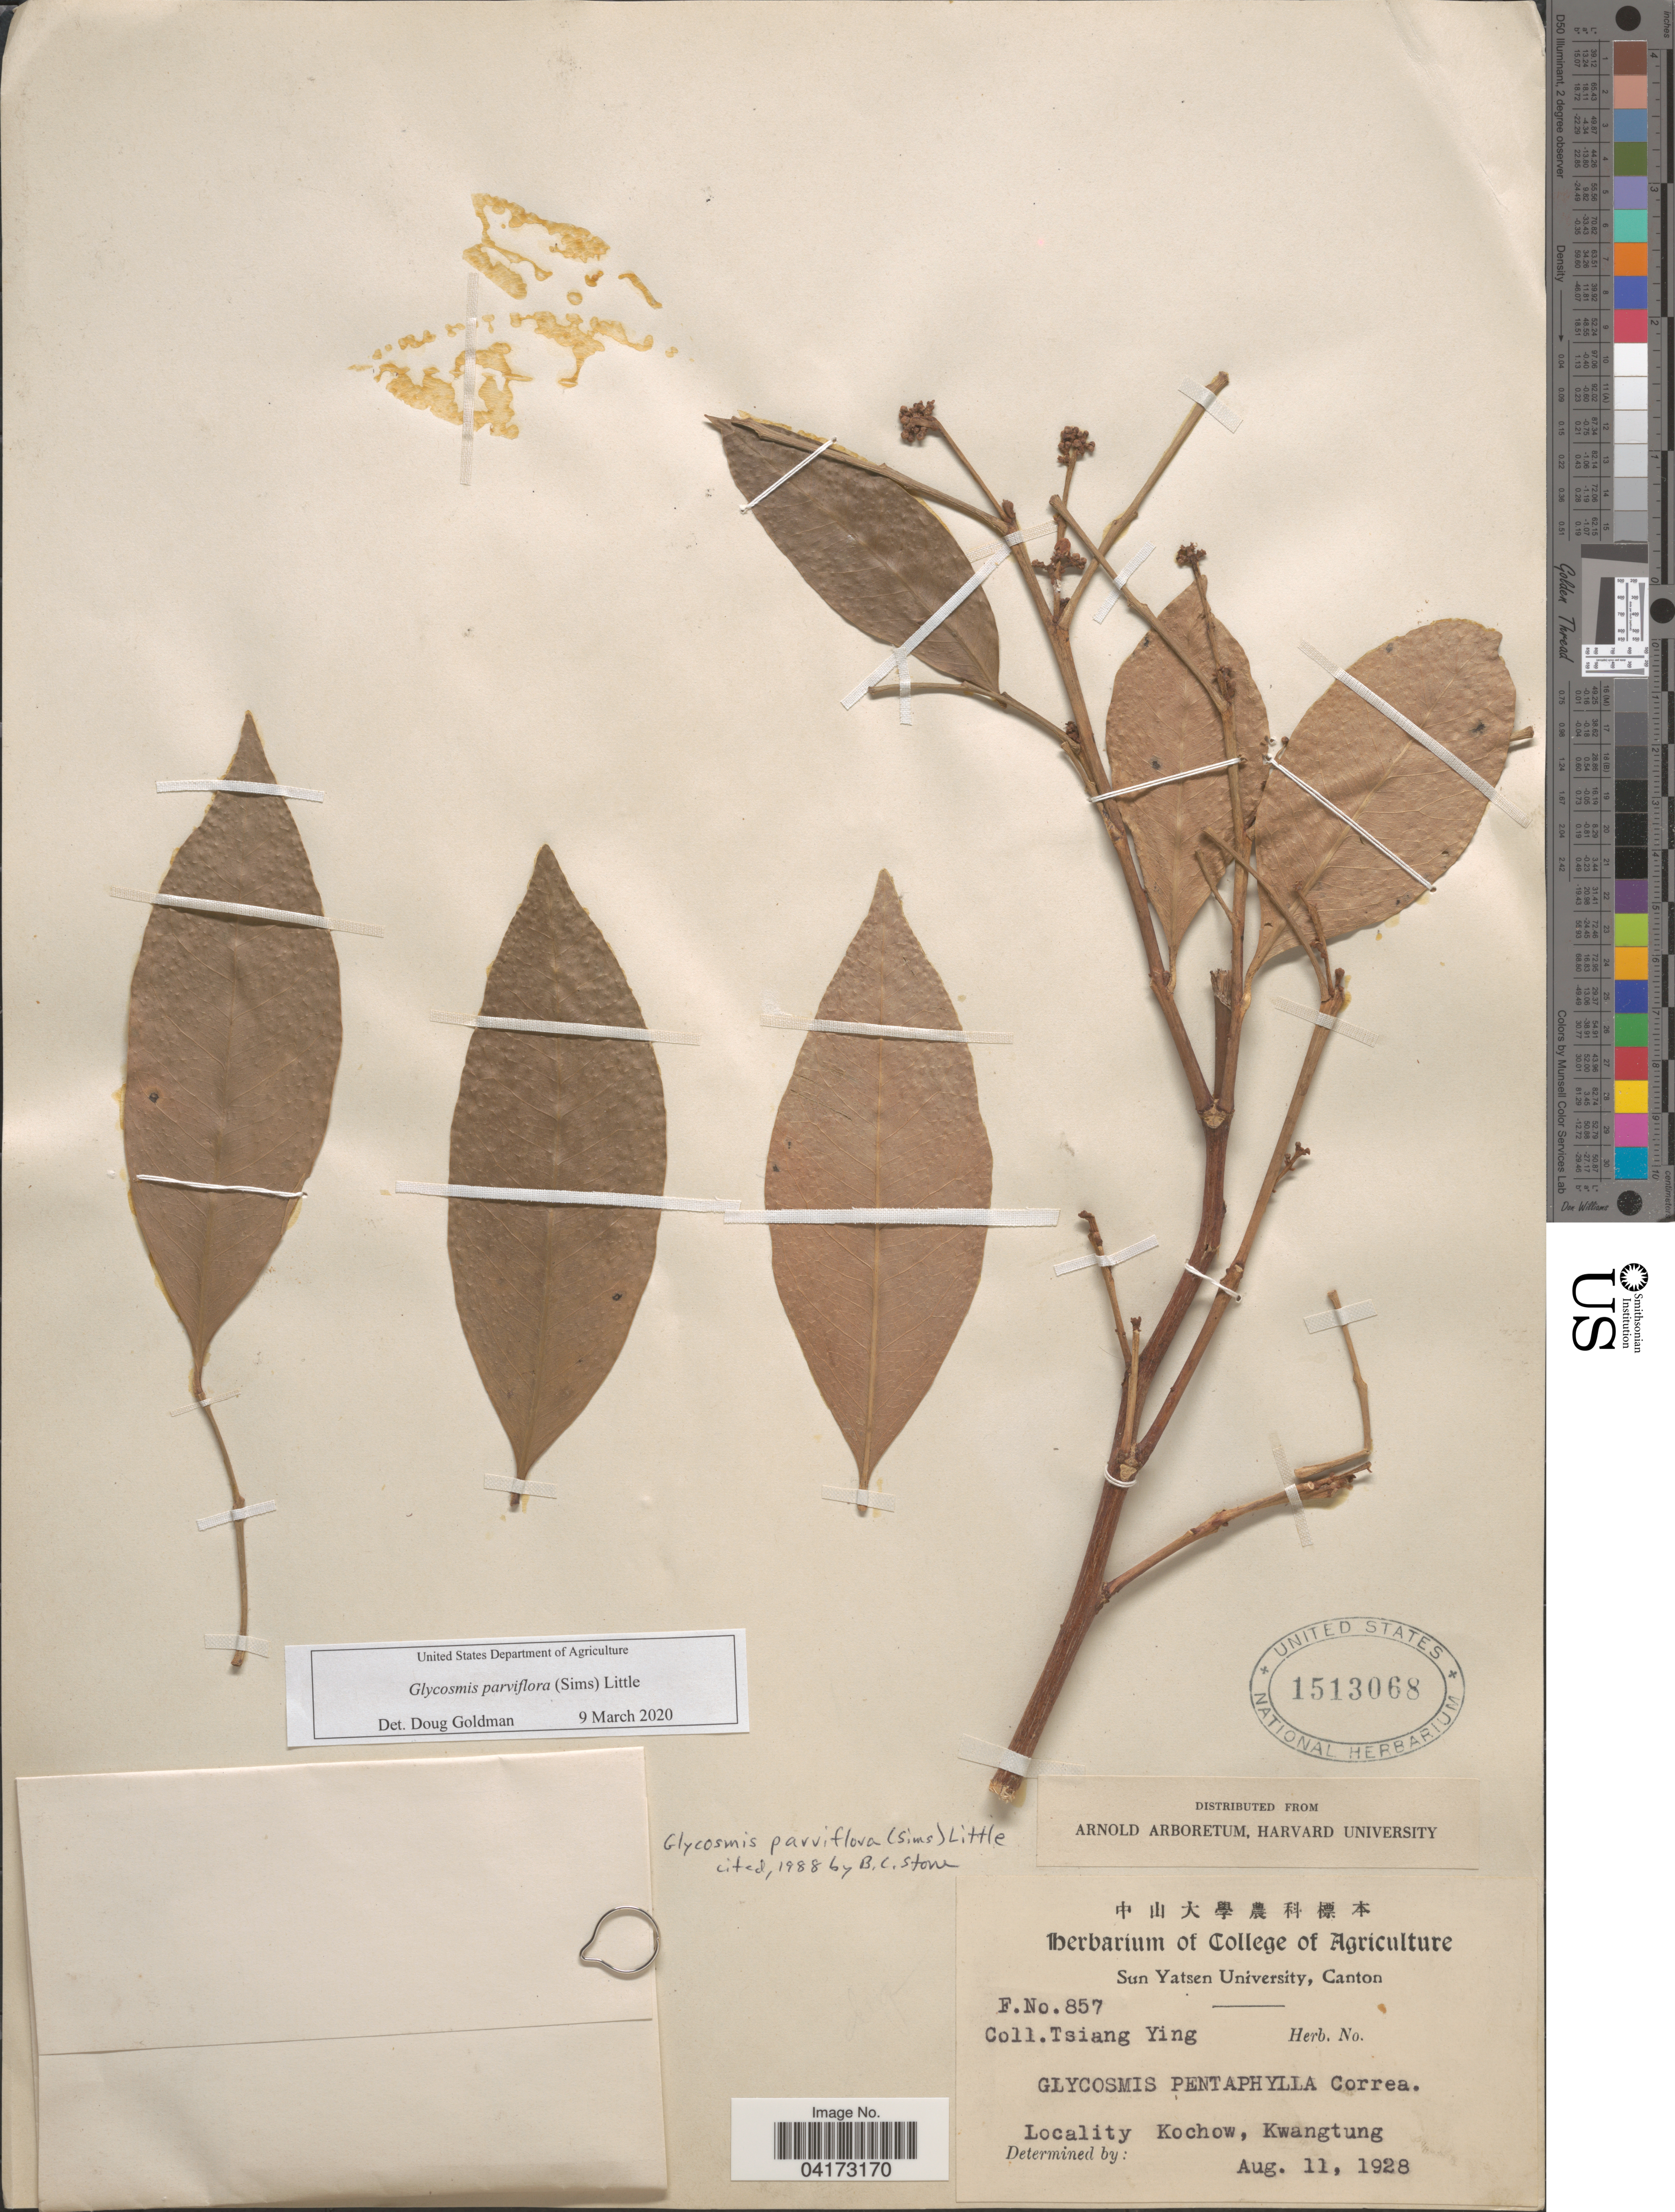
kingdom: Plantae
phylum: Tracheophyta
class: Magnoliopsida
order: Sapindales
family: Rutaceae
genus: Glycosmis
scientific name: Glycosmis parviflora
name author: (Sims) Little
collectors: T. Ying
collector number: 857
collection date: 1928-08-11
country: China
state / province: Guangdong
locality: Kochow, Kwangtung.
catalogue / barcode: US 1513068